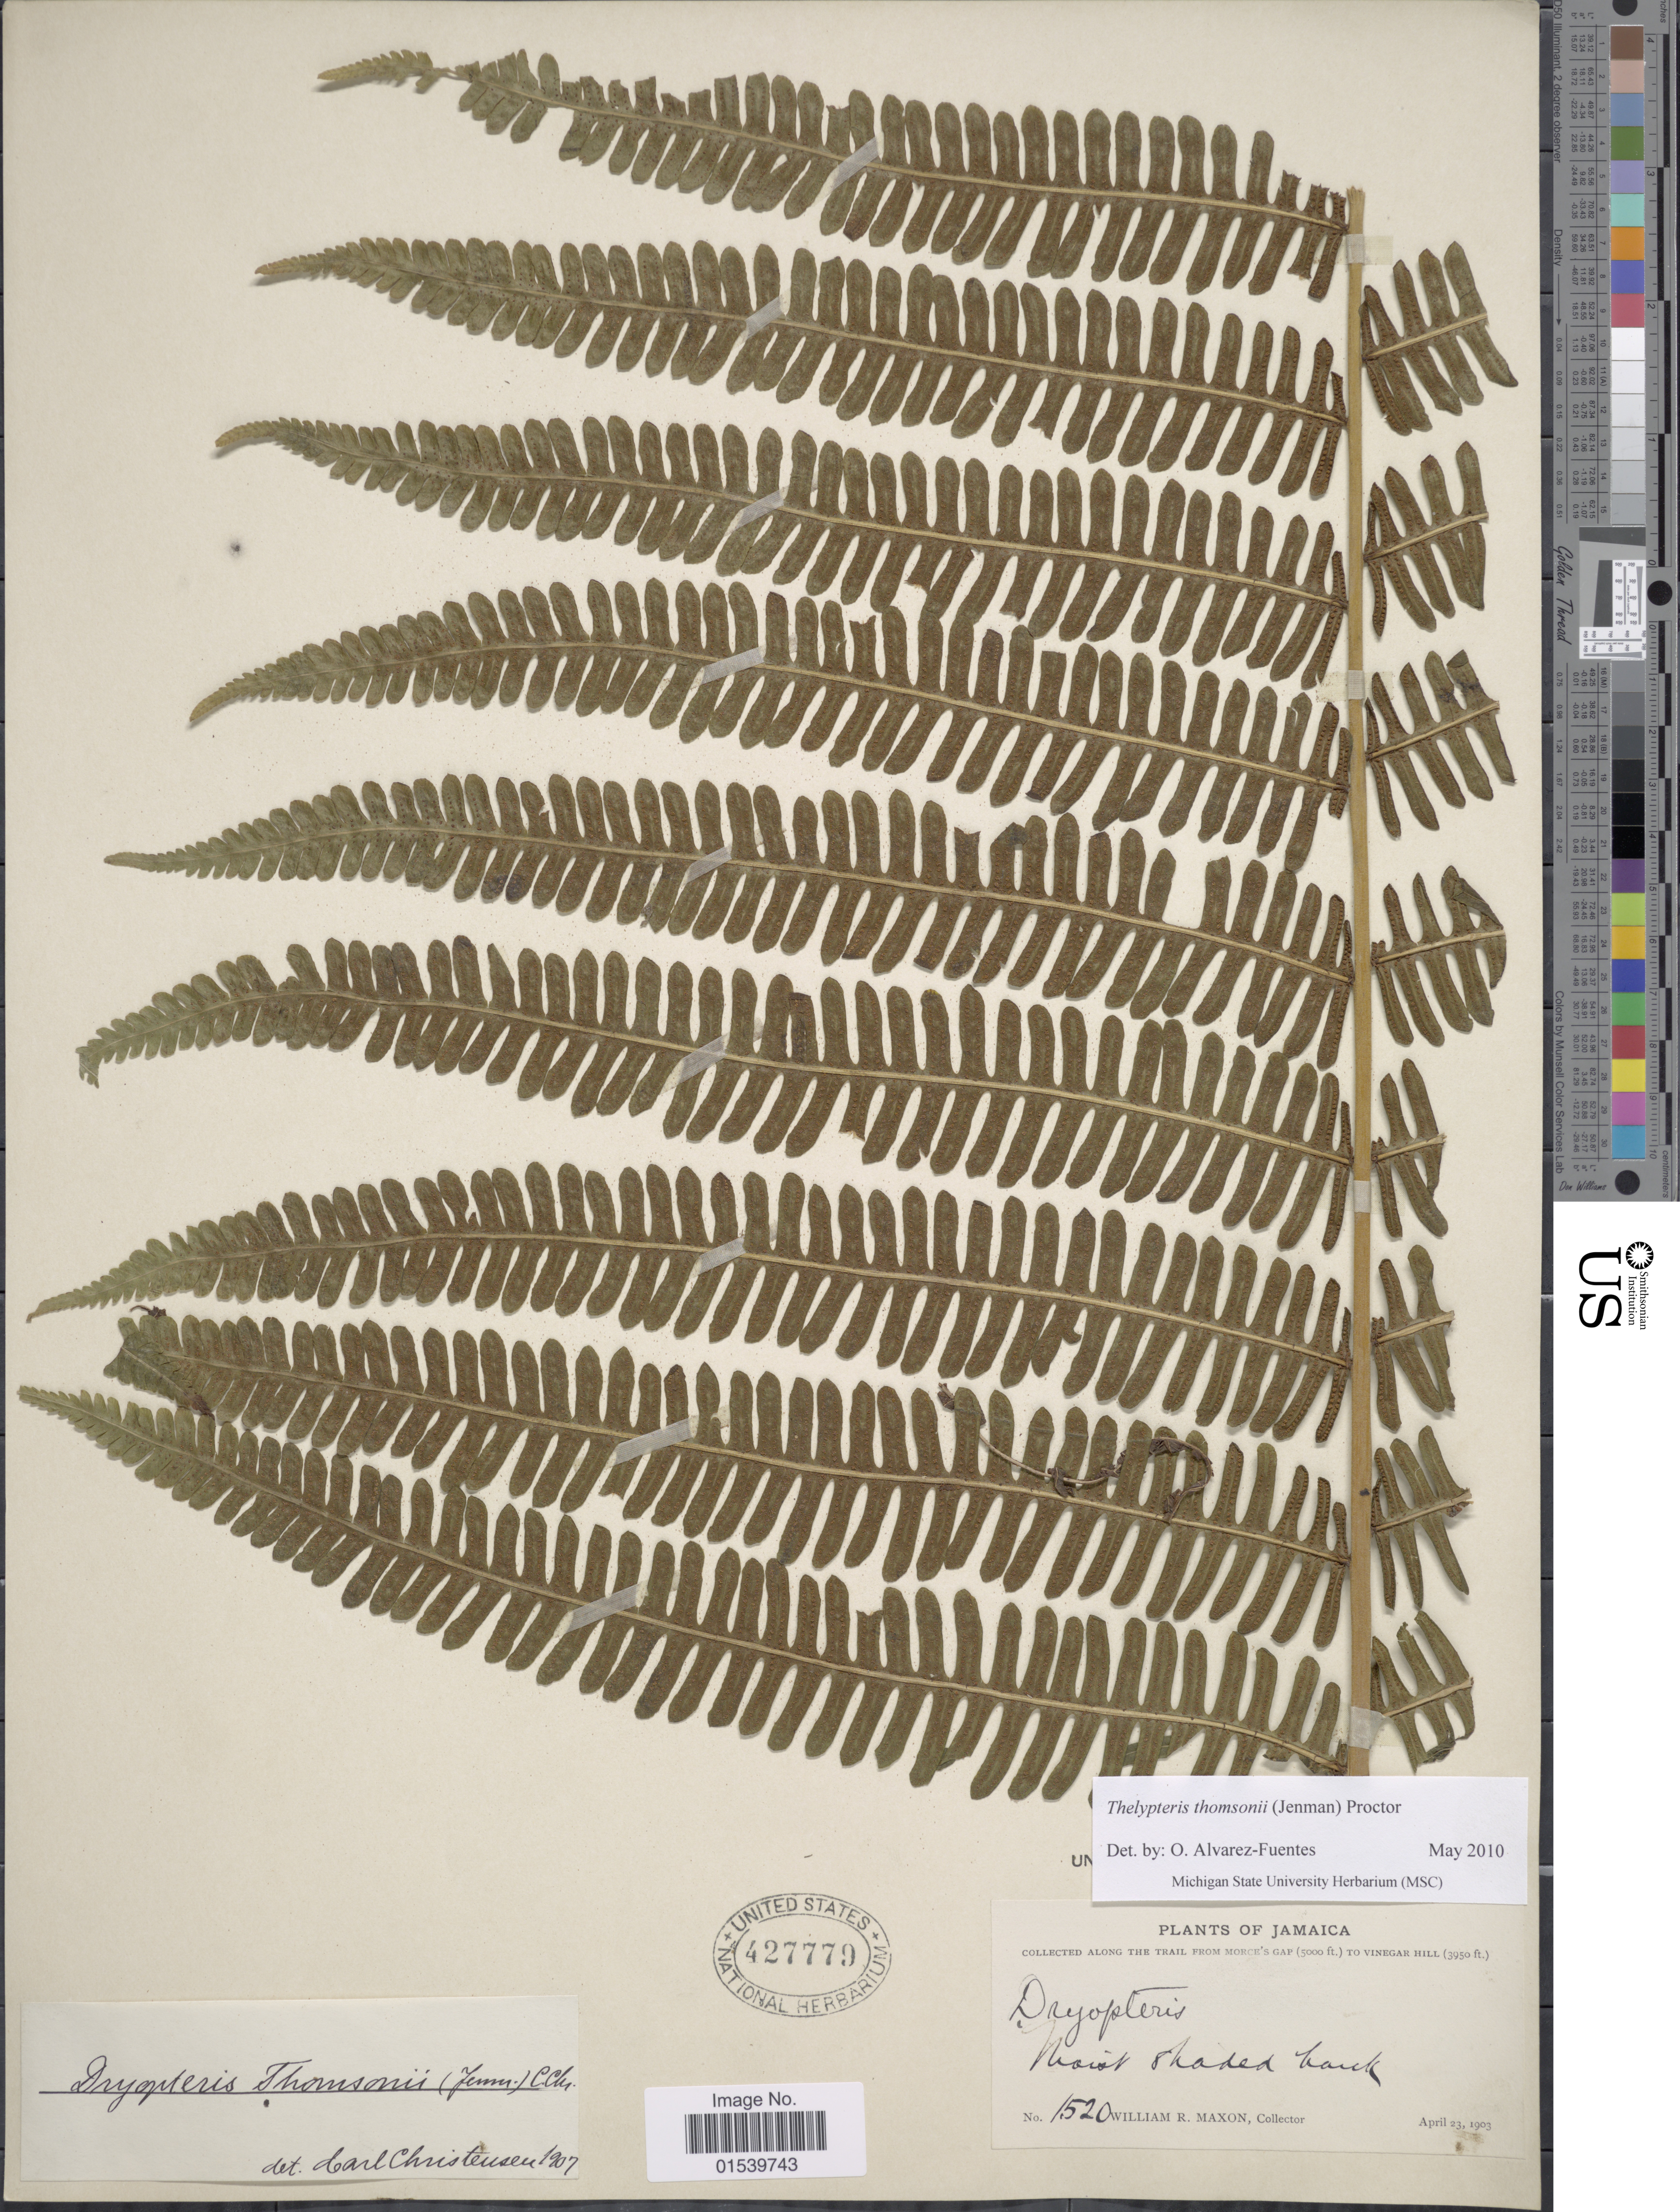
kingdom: Plantae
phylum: Tracheophyta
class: Polypodiopsida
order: Polypodiales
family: Thelypteridaceae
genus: Amauropelta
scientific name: Amauropelta thomsonii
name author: (Jenman) Pic. Serm.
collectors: W. R. Maxon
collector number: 1520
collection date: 1903-04-23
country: Jamaica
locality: Along the Trail from Morce's Gap to Vinegar Hill, Moist shaded bank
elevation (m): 1204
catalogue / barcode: US 427779